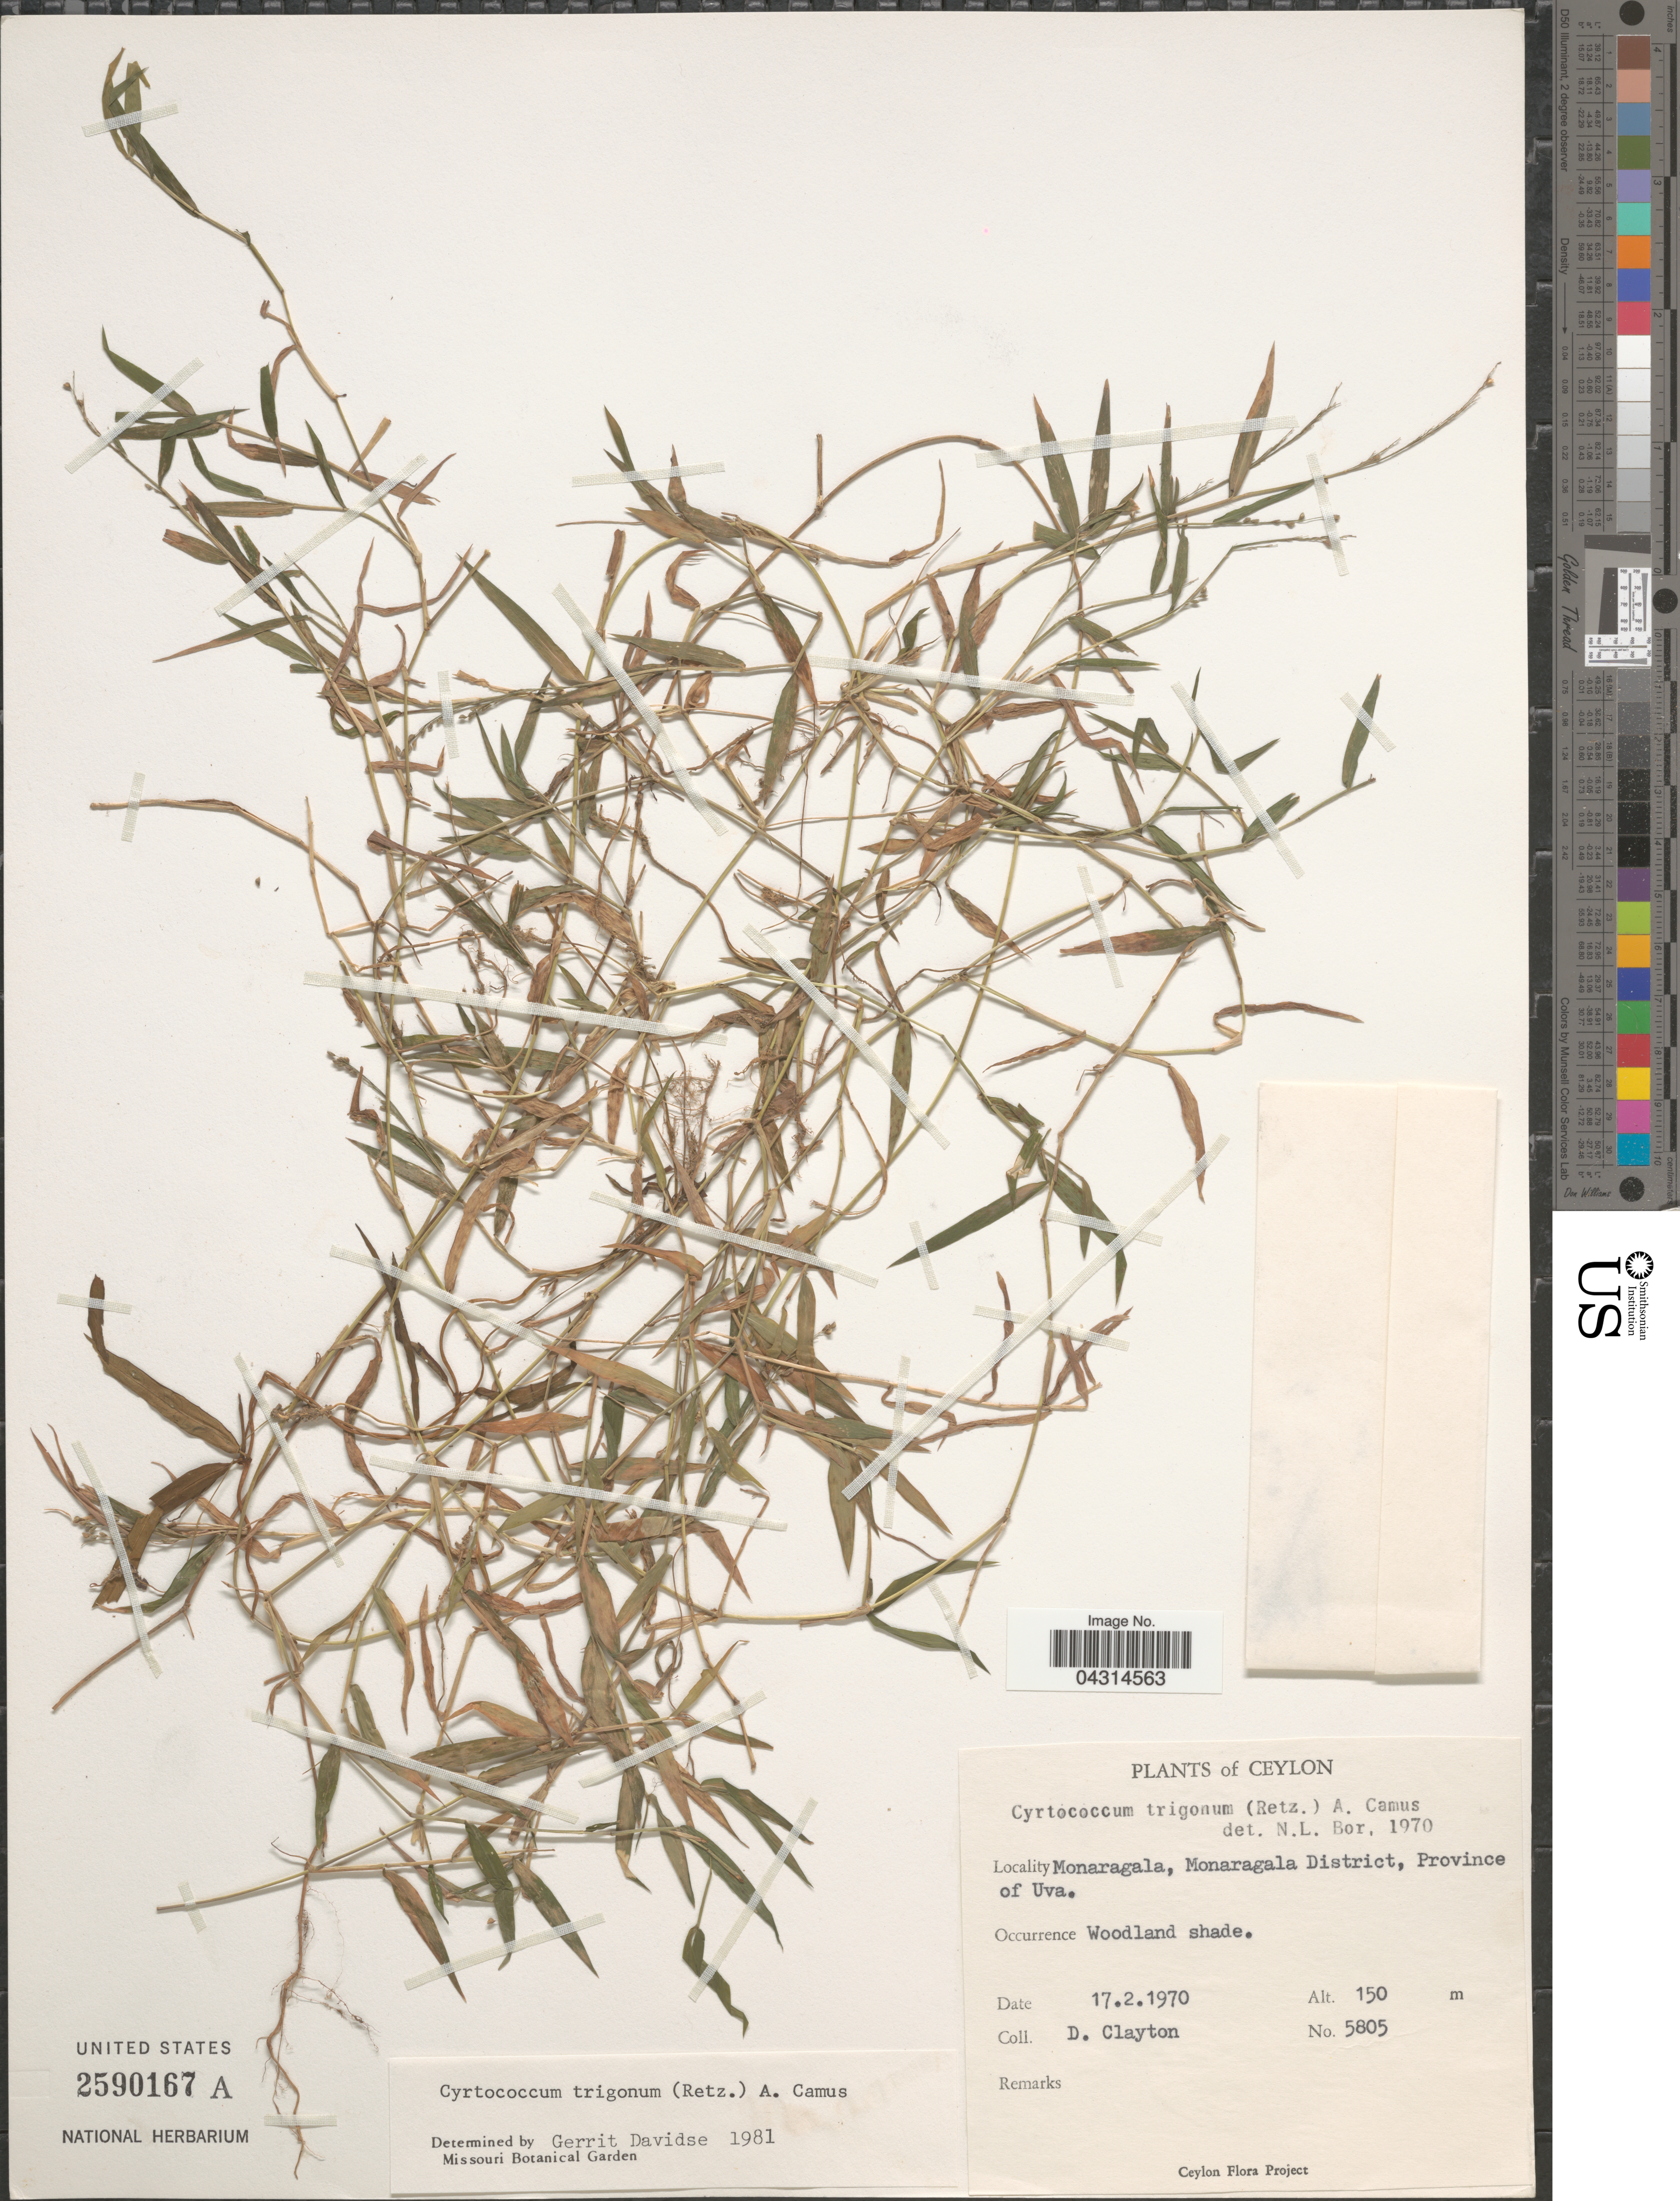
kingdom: Plantae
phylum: Tracheophyta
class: Liliopsida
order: Poales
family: Poaceae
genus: Cyrtococcum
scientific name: Cyrtococcum trigonum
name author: (Retz.) A. Camus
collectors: D. Clayton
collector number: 5805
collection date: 1970-02-17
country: Sri Lanka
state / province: Uva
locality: Ceylon. Monaragala, Monaragala District.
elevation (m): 150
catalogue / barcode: US 2590167A